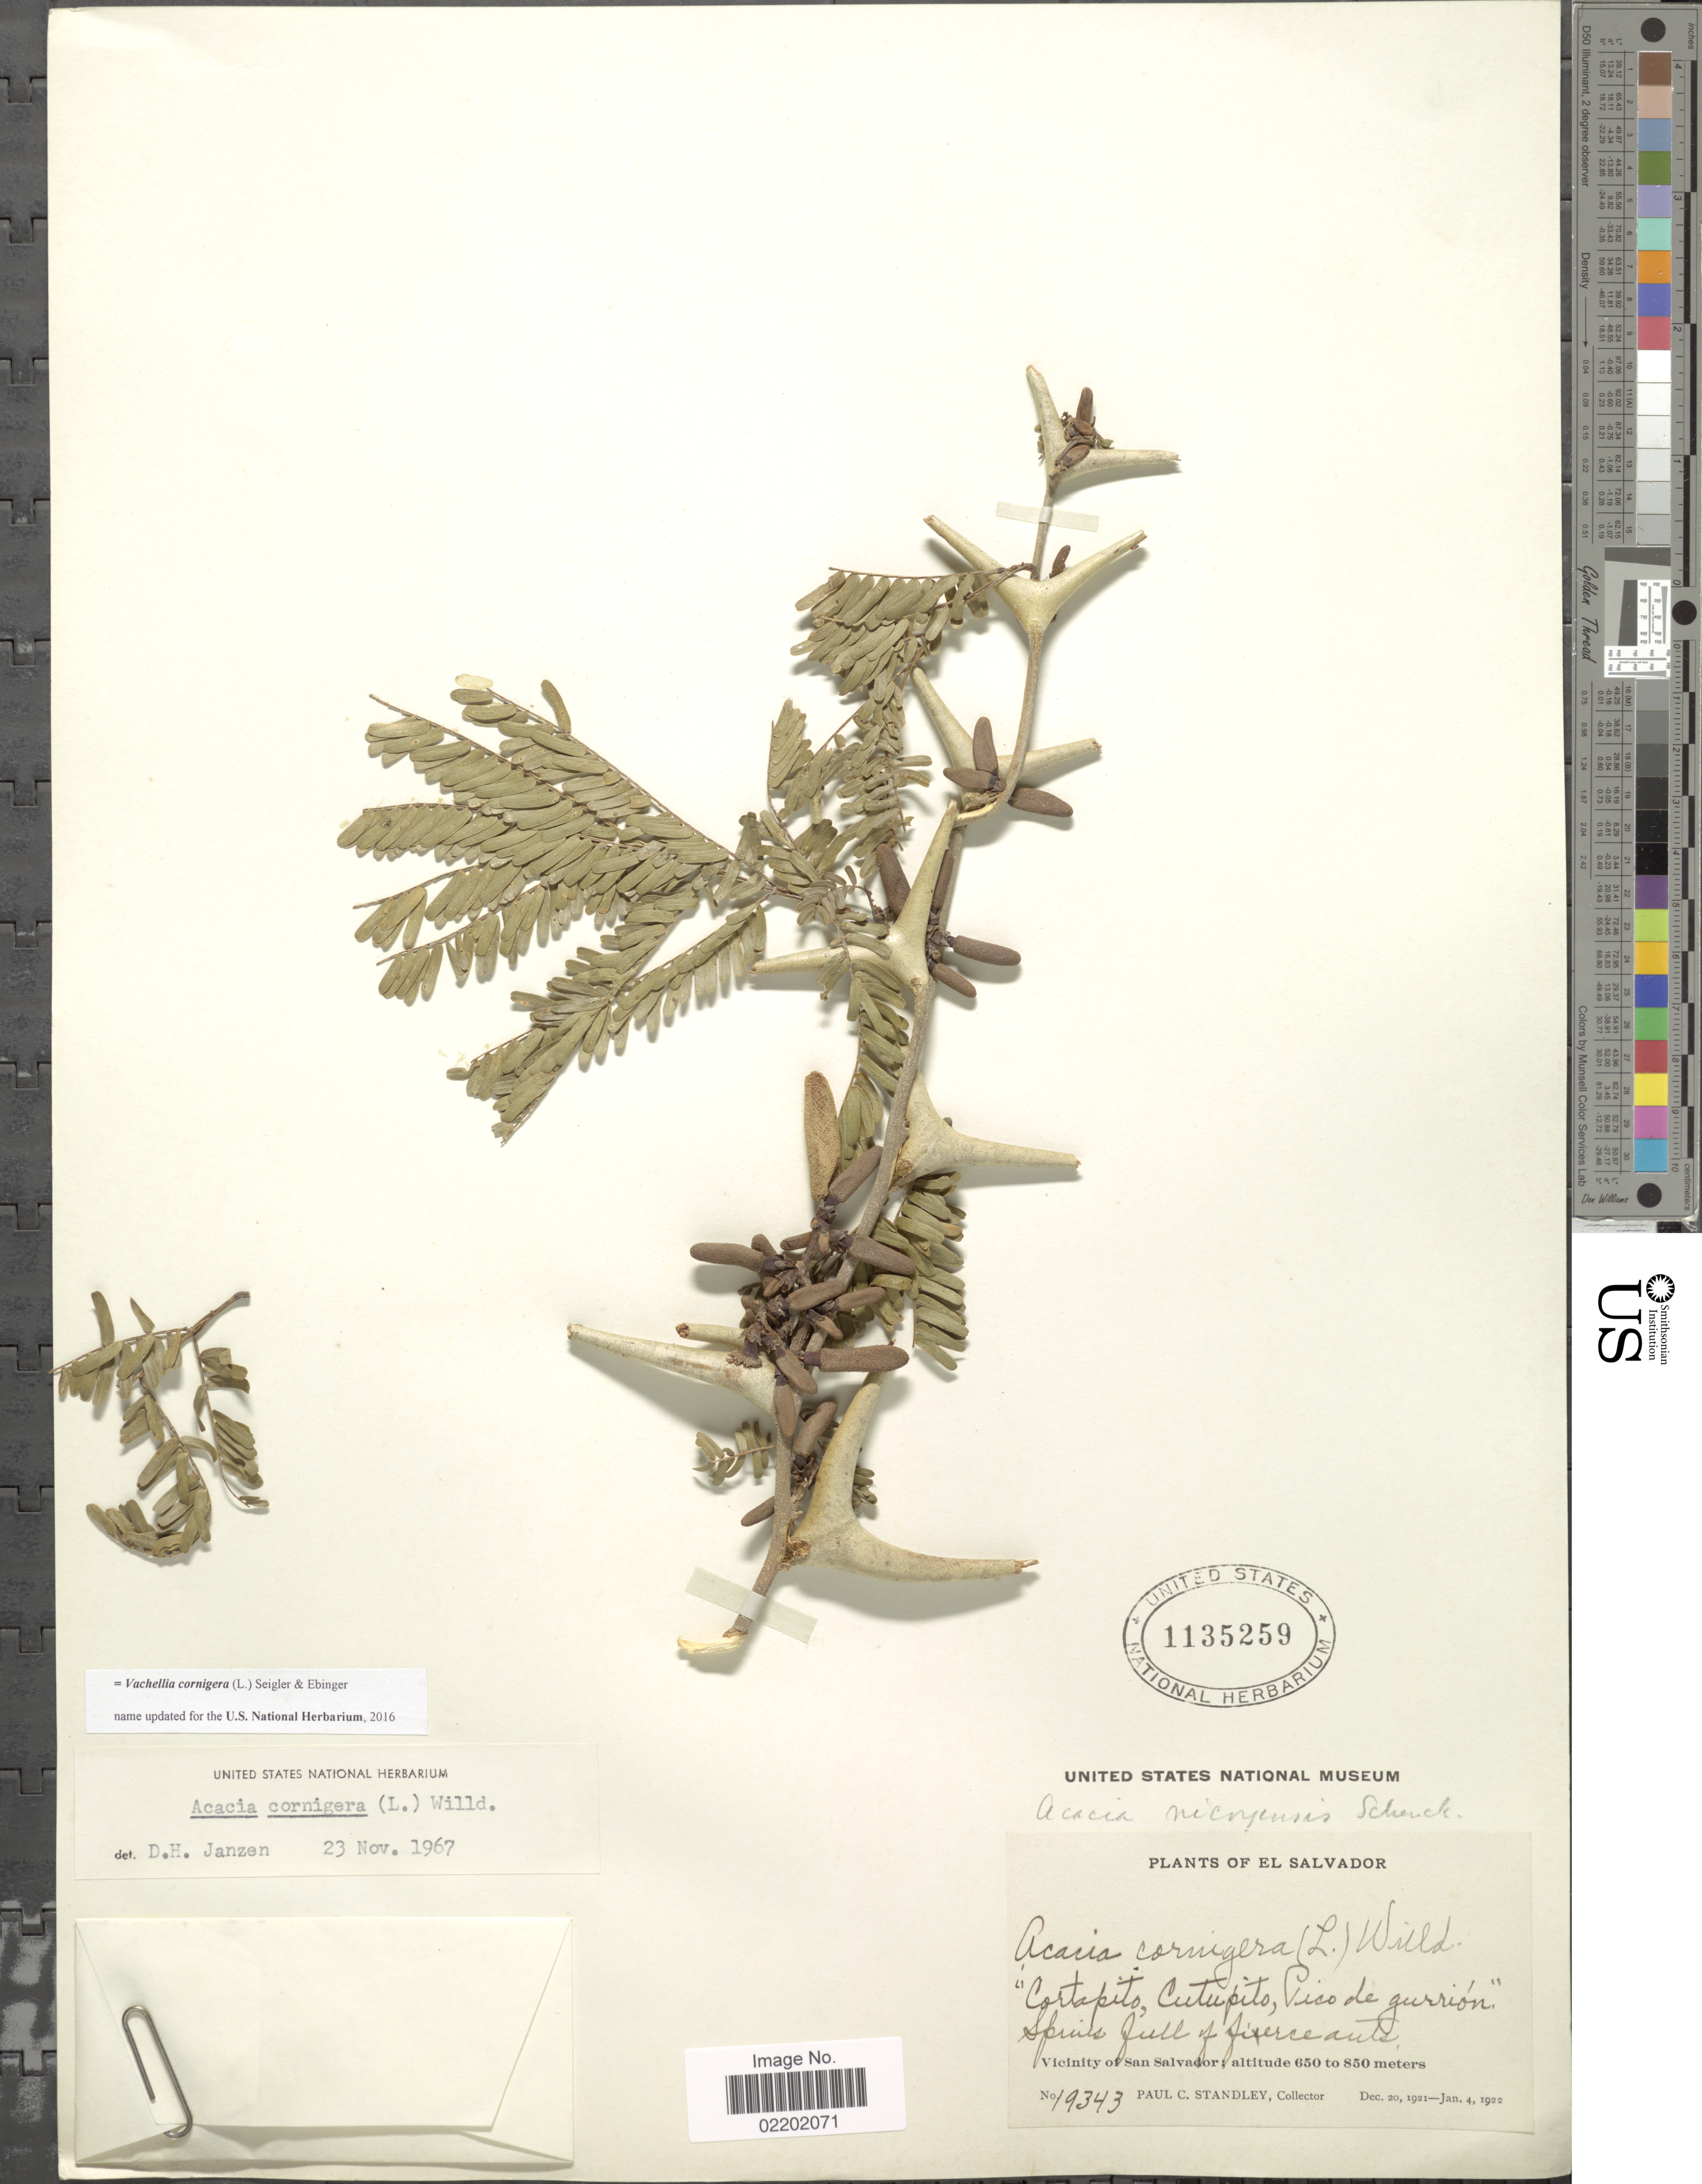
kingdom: Plantae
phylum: Tracheophyta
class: Magnoliopsida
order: Fabales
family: Fabaceae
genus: Vachellia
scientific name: Vachellia cornigera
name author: (L.) Seigler & Ebinger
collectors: P. C. Standley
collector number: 19343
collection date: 1921-12-20/1922-01-04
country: El Salvador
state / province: San Salvador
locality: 'Cortapito, Cutupito, Pico de gurrión', Vicinity of San Salvador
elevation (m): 650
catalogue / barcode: US 1135259